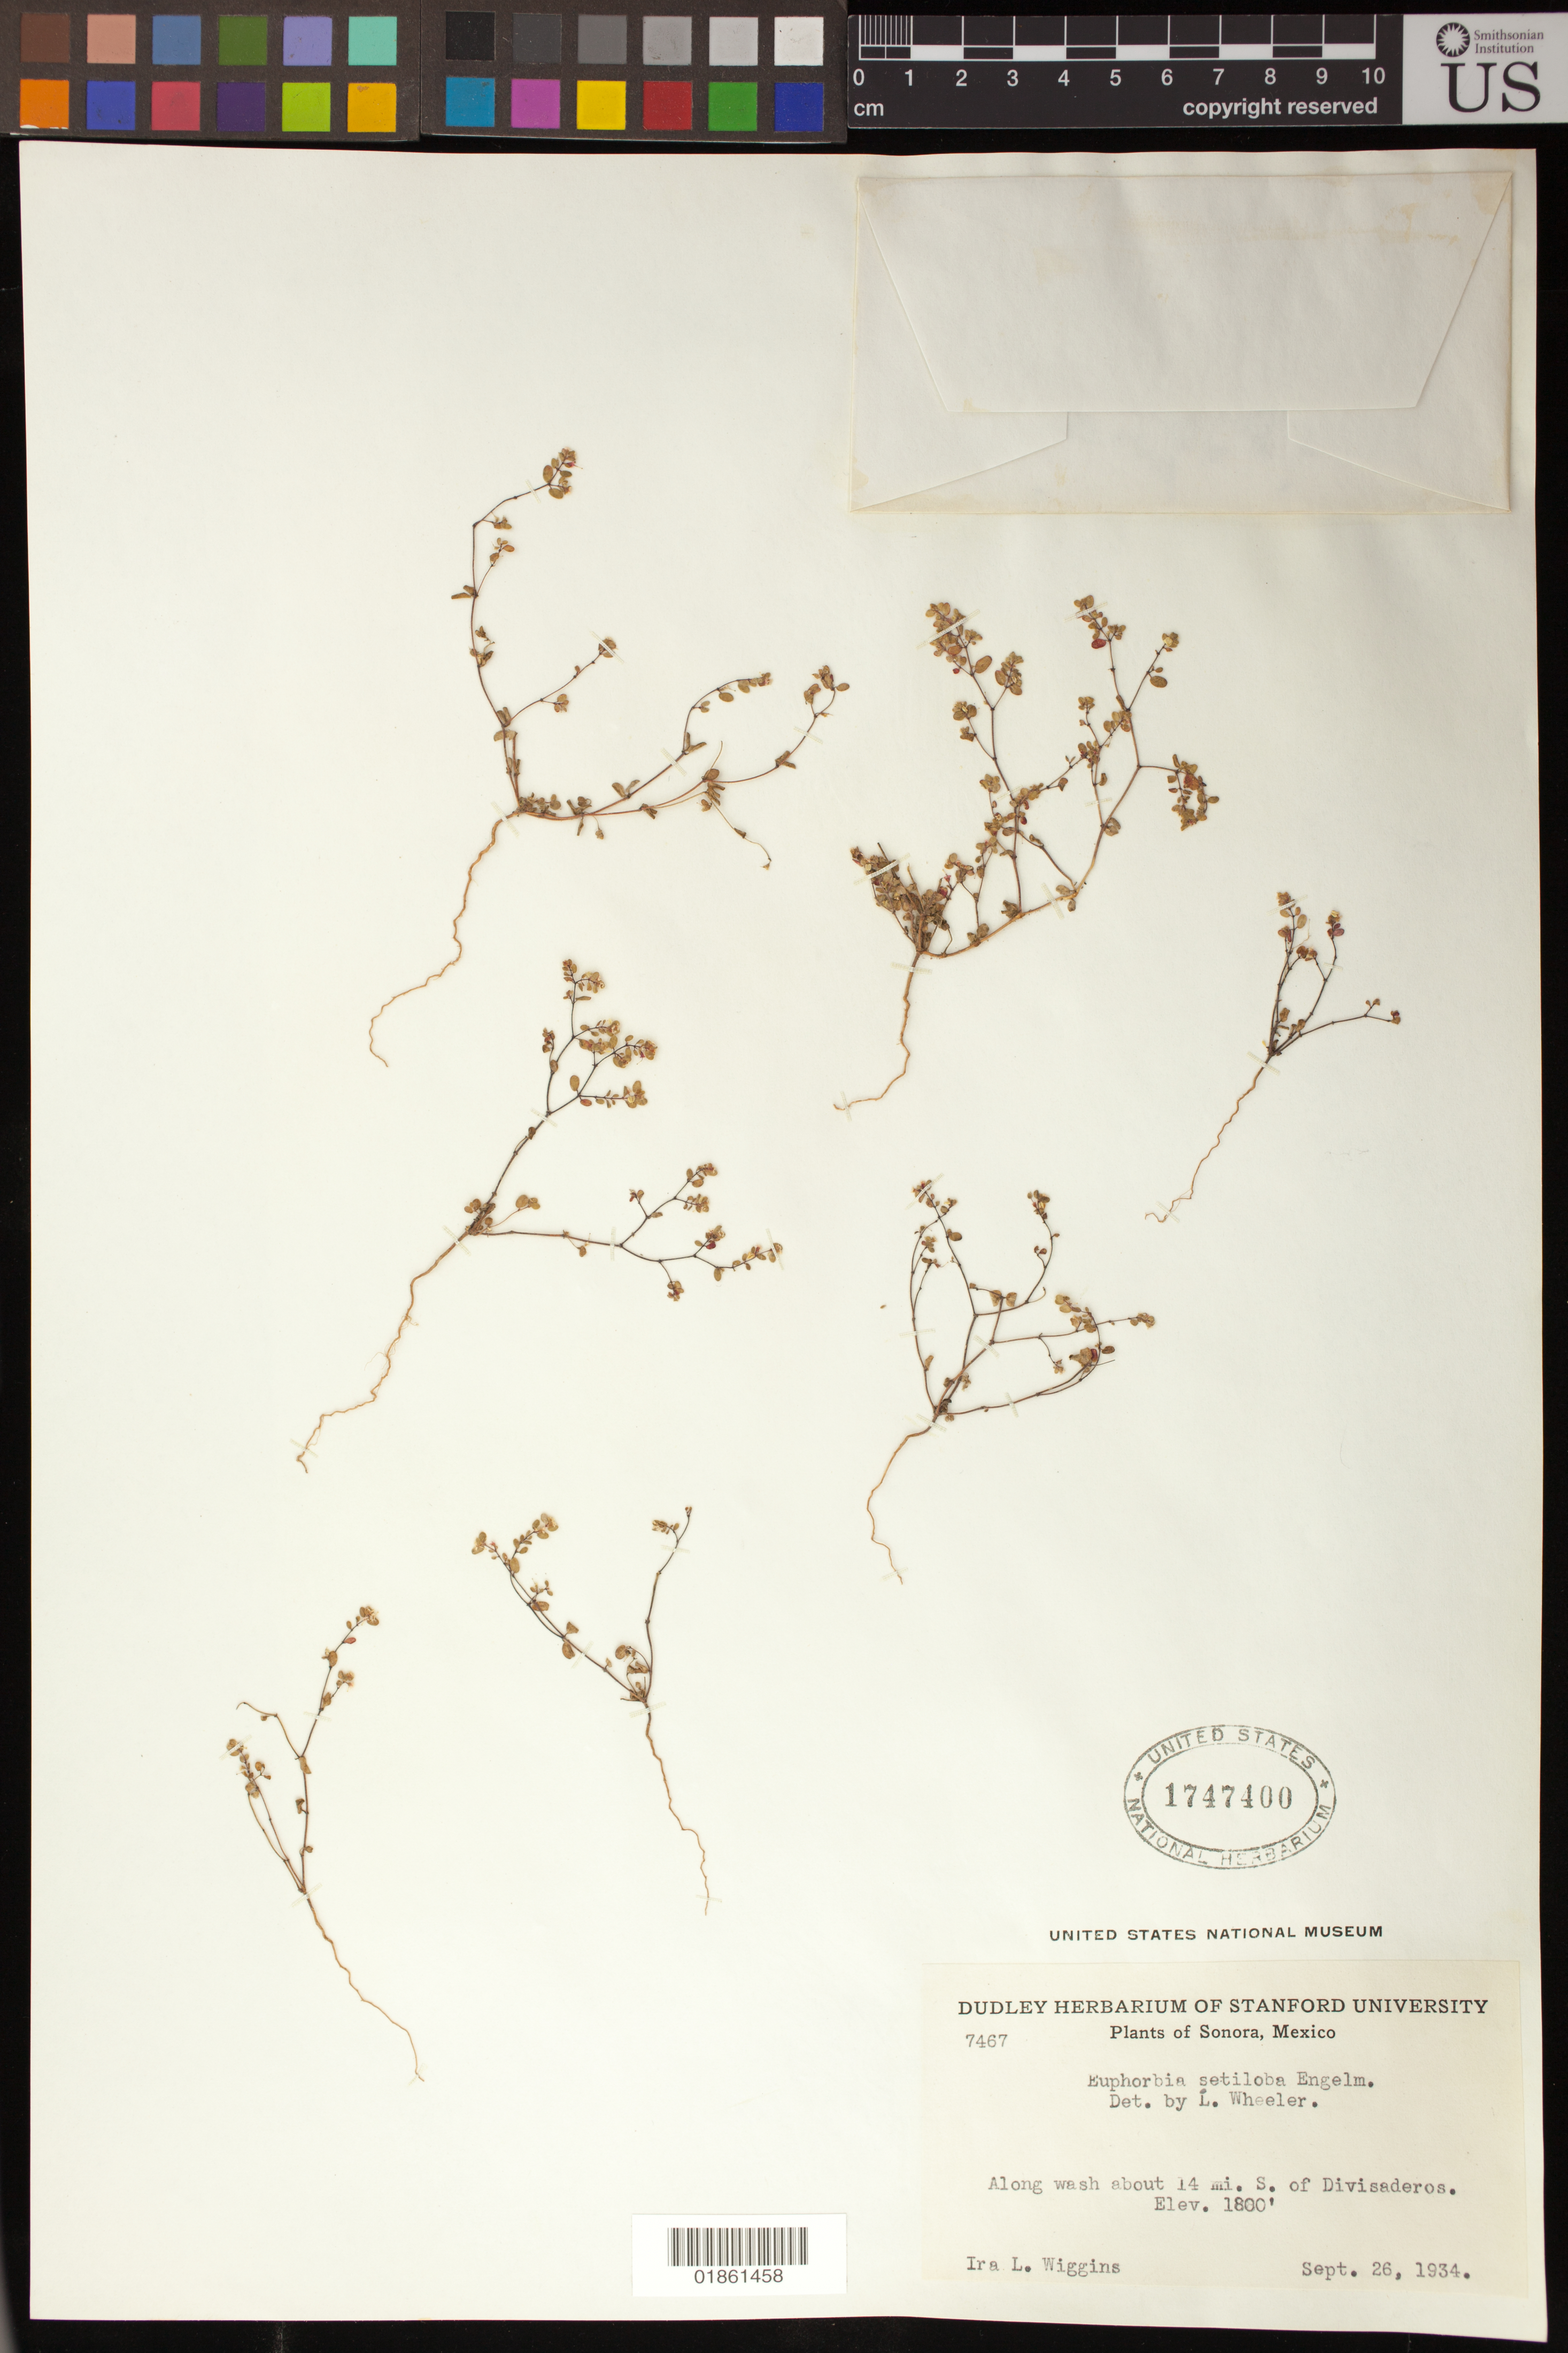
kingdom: Plantae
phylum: Tracheophyta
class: Magnoliopsida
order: Malpighiales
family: Euphorbiaceae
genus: Euphorbia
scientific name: Euphorbia setiloba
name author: Engelm.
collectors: I. L. Wiggins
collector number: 7467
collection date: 1934-09-26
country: Mexico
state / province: Sonora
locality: Along wash about 14 mi. S. of Divisaderos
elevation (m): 549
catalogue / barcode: US 1747400